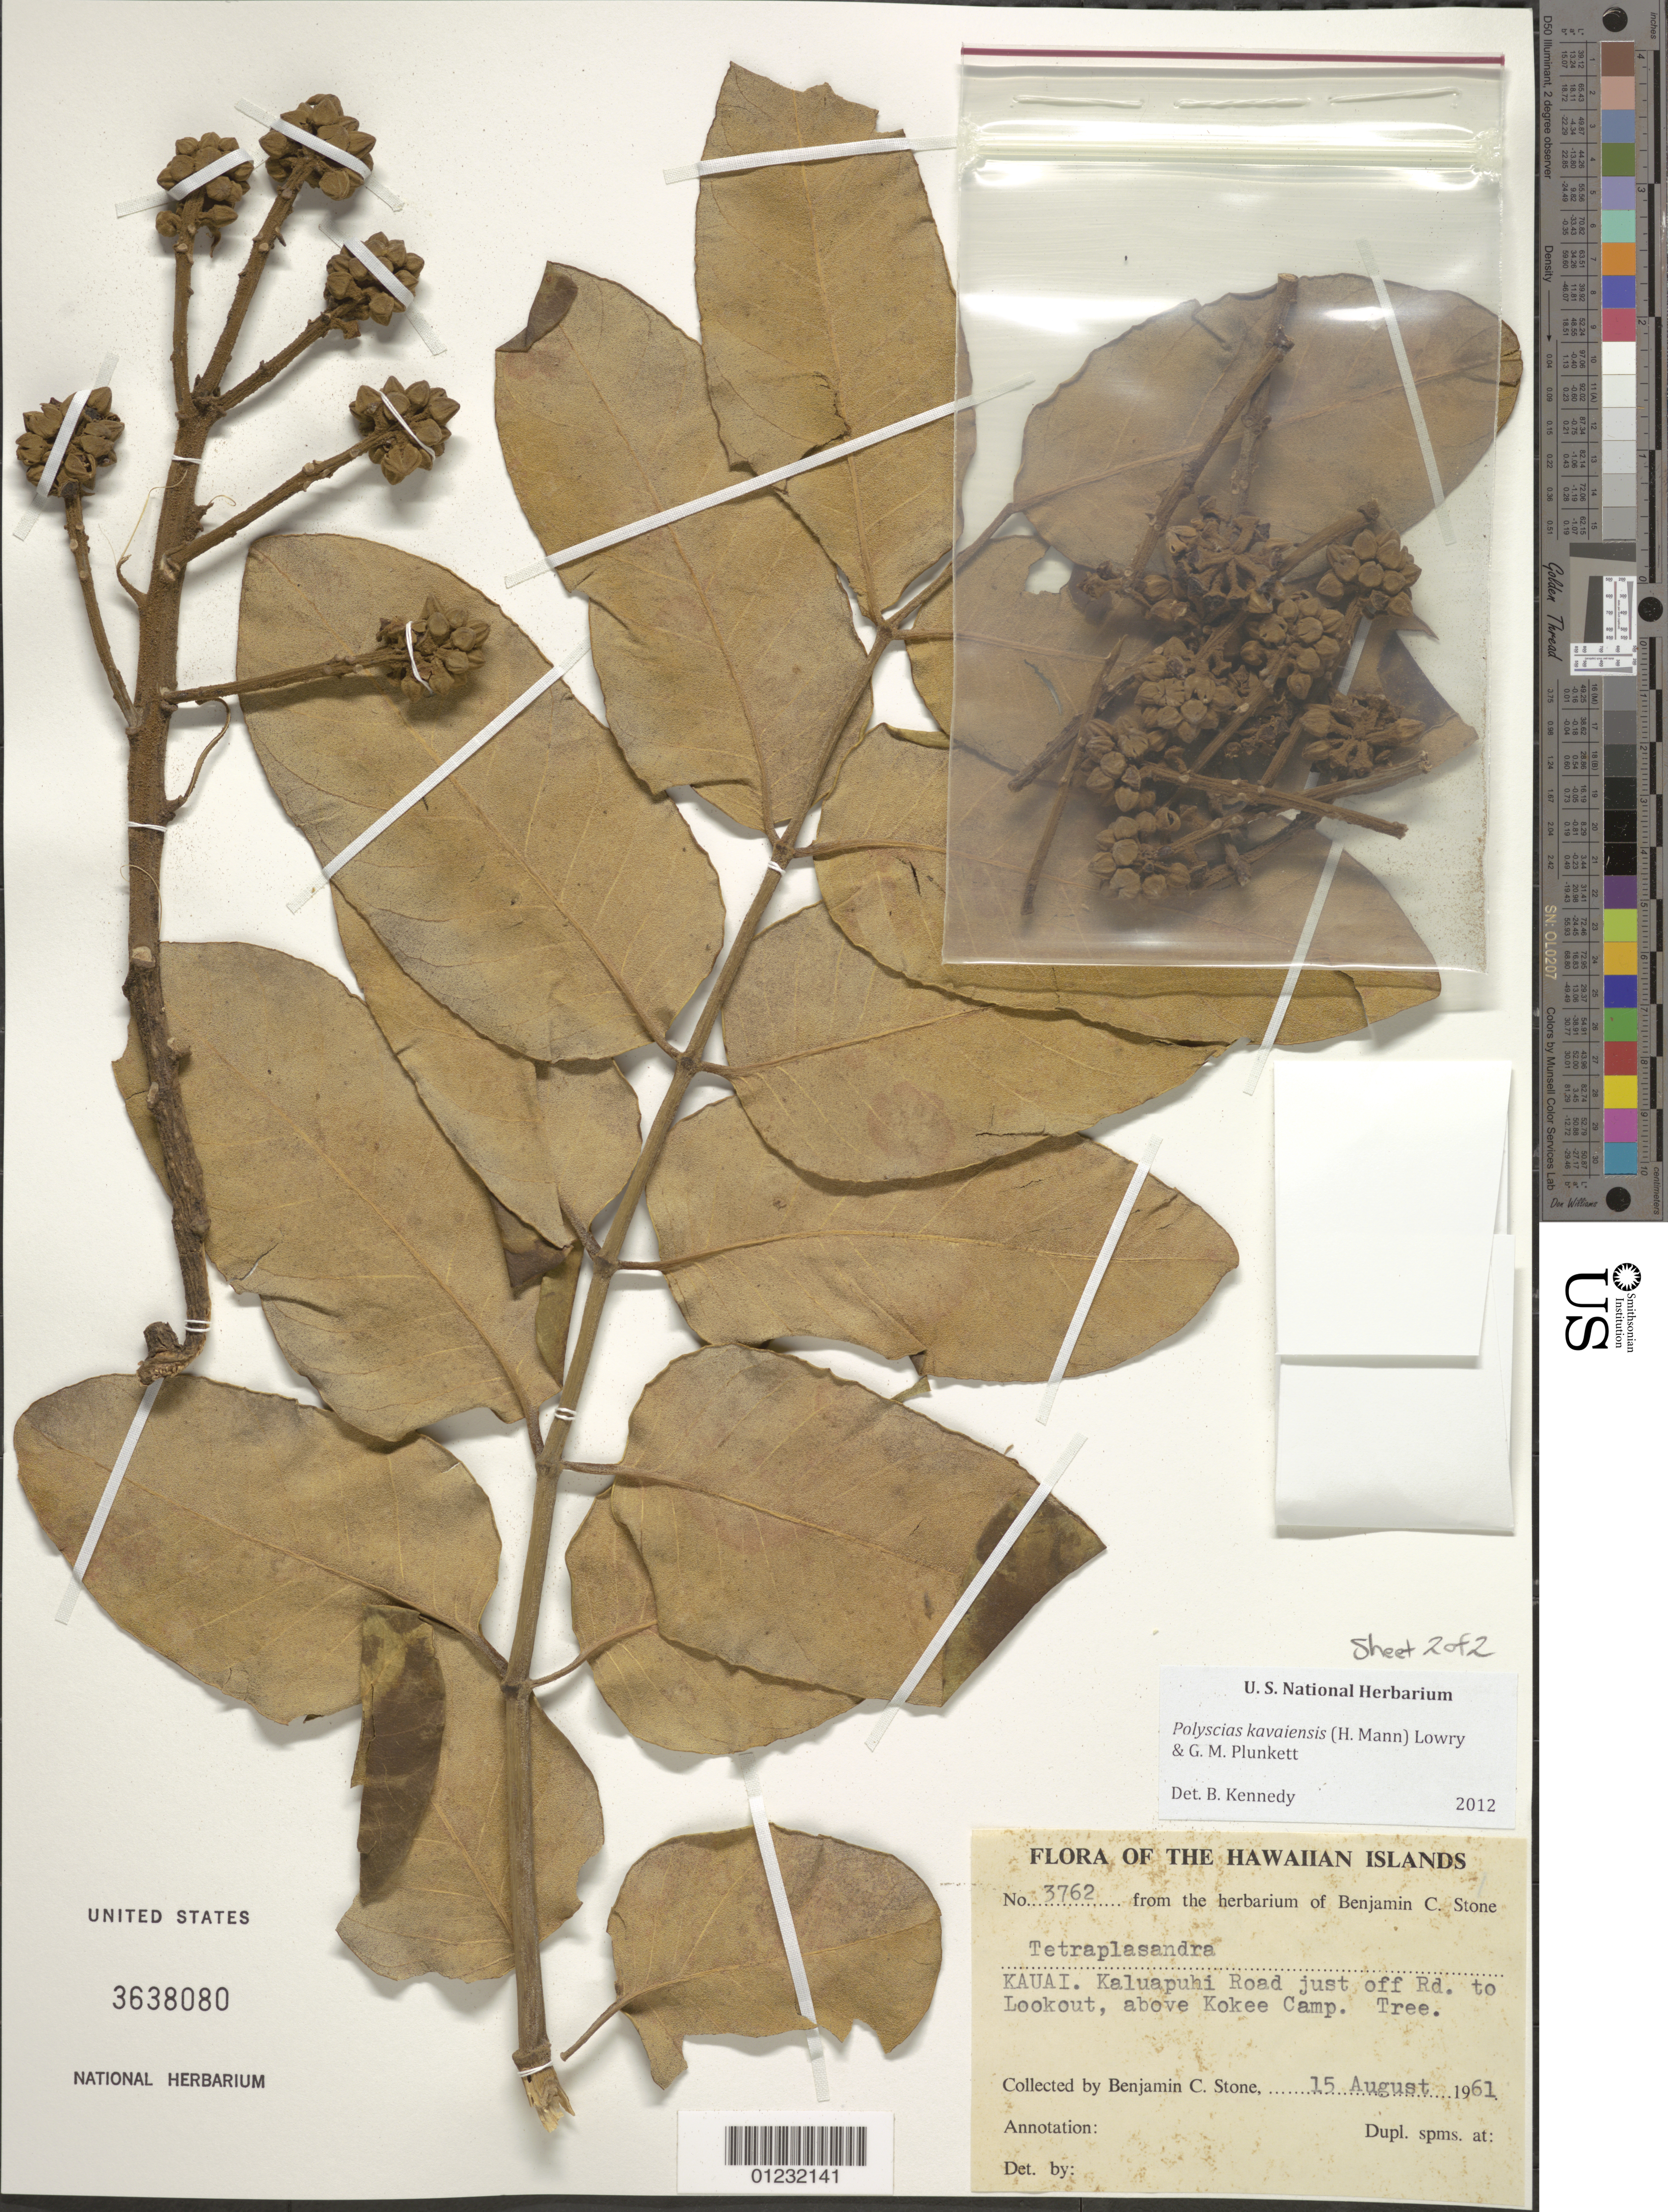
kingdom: Plantae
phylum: Tracheophyta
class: Magnoliopsida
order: Apiales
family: Araliaceae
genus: Polyscias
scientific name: Polyscias kavaiensis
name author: (H. Mann) Lowry & G. M. Plunkett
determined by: Kennedy, B.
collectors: B. C. Stone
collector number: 3762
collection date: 1961-08-15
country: United States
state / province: Hawaii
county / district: Kauai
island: Kaua'i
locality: Kaluapuhi Road just off Rd. to Lookout, above Kokee Camp.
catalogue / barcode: US 3638080